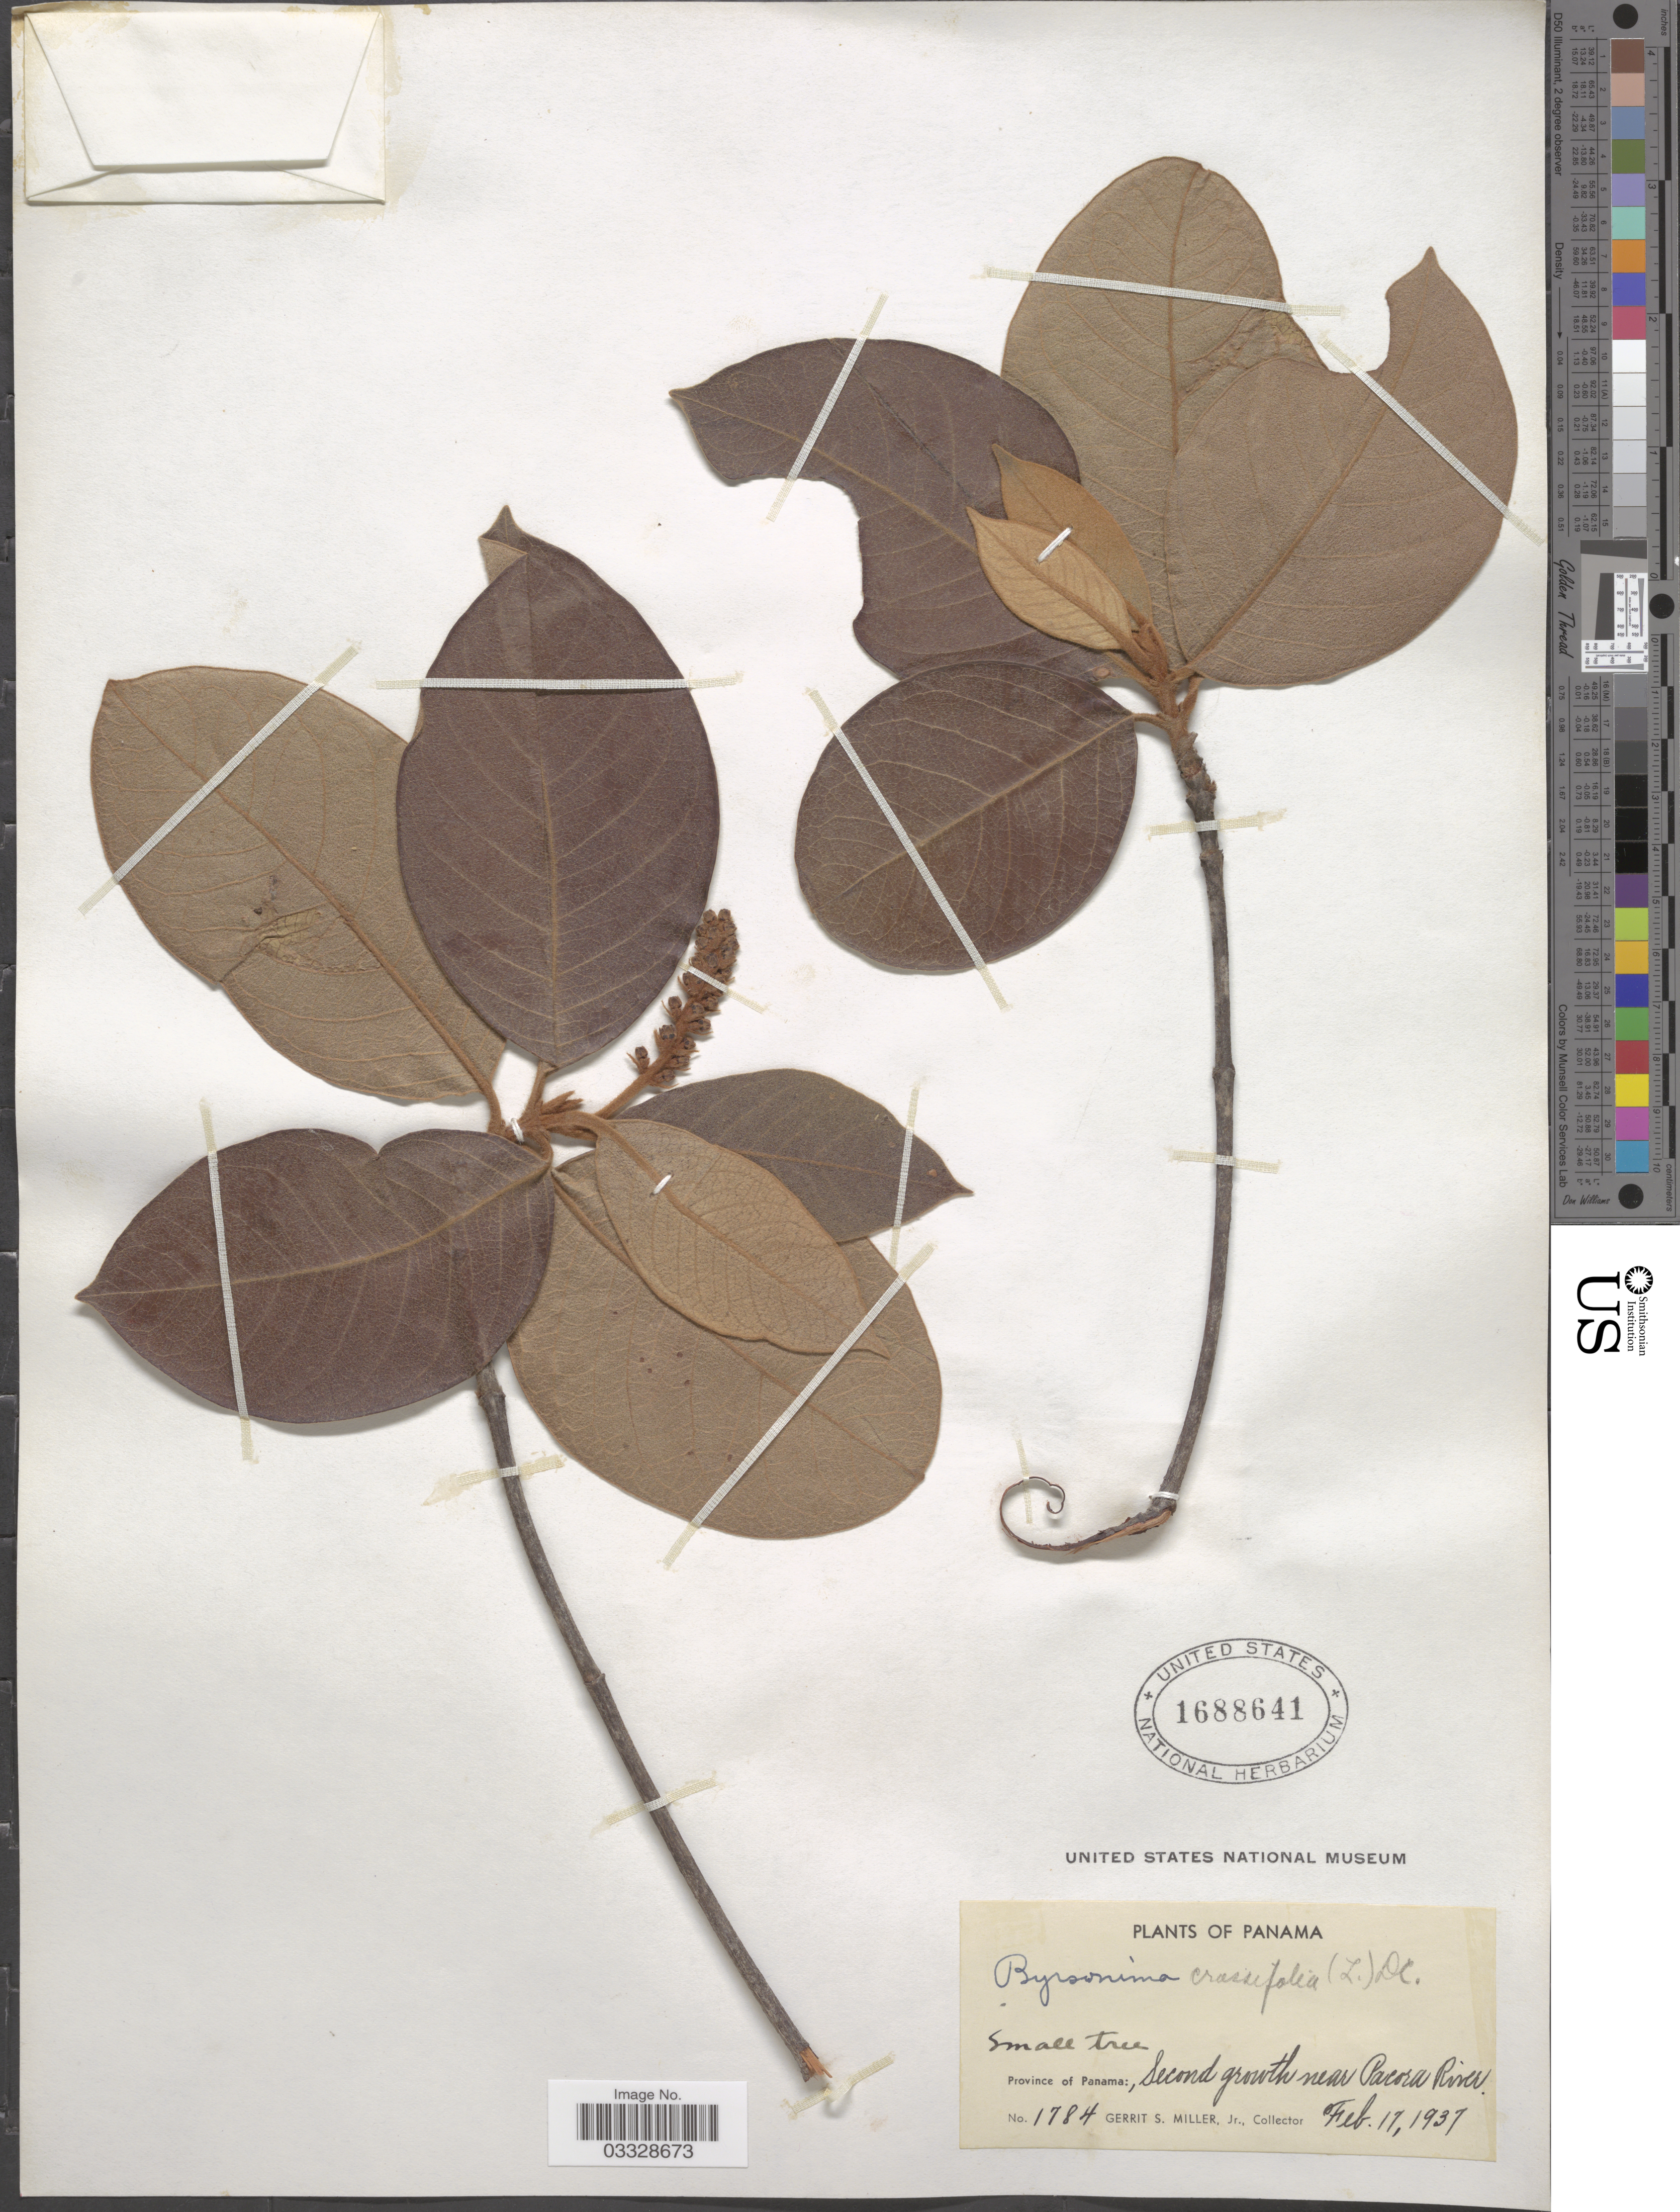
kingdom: Plantae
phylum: Tracheophyta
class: Magnoliopsida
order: Malpighiales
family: Malpighiaceae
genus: Byrsonima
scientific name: Byrsonima crassifolia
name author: (L.) Kunth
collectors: G. S. Miller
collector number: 1784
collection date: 1937-02-17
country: Panama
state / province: Panamá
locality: Near Pacora River.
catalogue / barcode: US 1688641